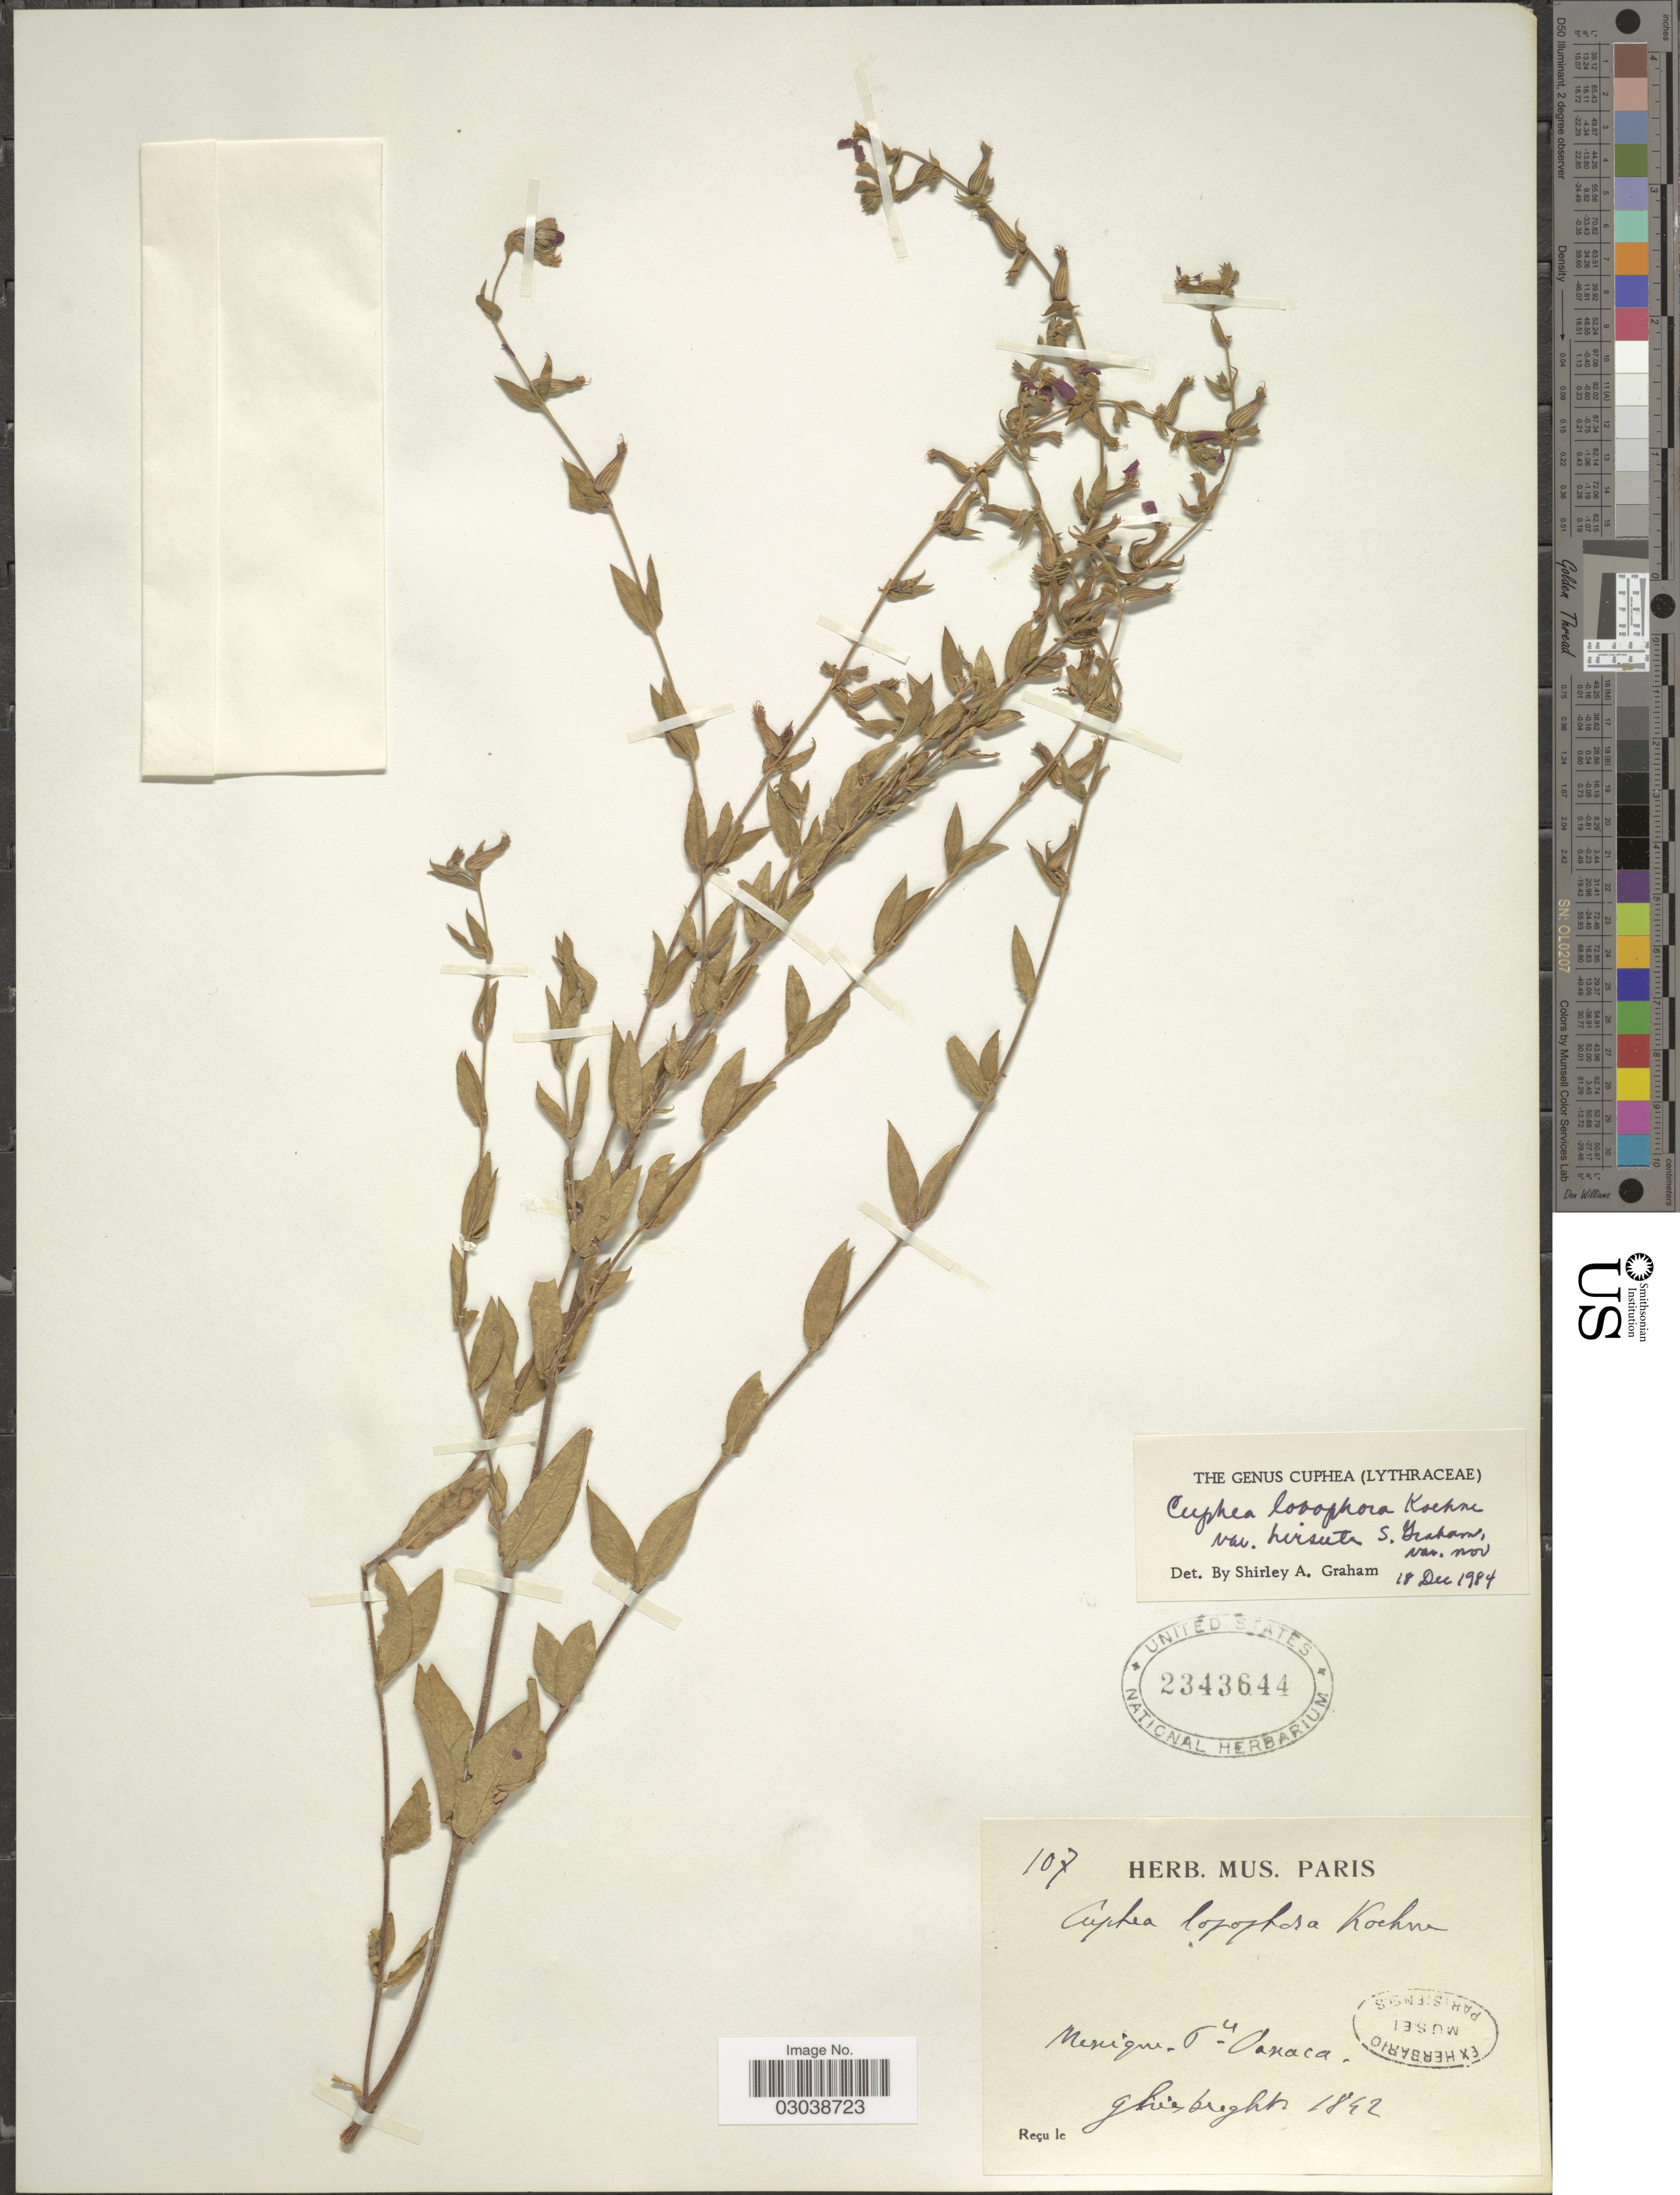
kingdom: Plantae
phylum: Tracheophyta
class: Magnoliopsida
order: Myrtales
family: Lythraceae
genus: Cuphea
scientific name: Cuphea lobophora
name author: Koehne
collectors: -. Ghiesbreght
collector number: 107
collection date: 1842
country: Mexico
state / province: Oaxaca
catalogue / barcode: US 2343644